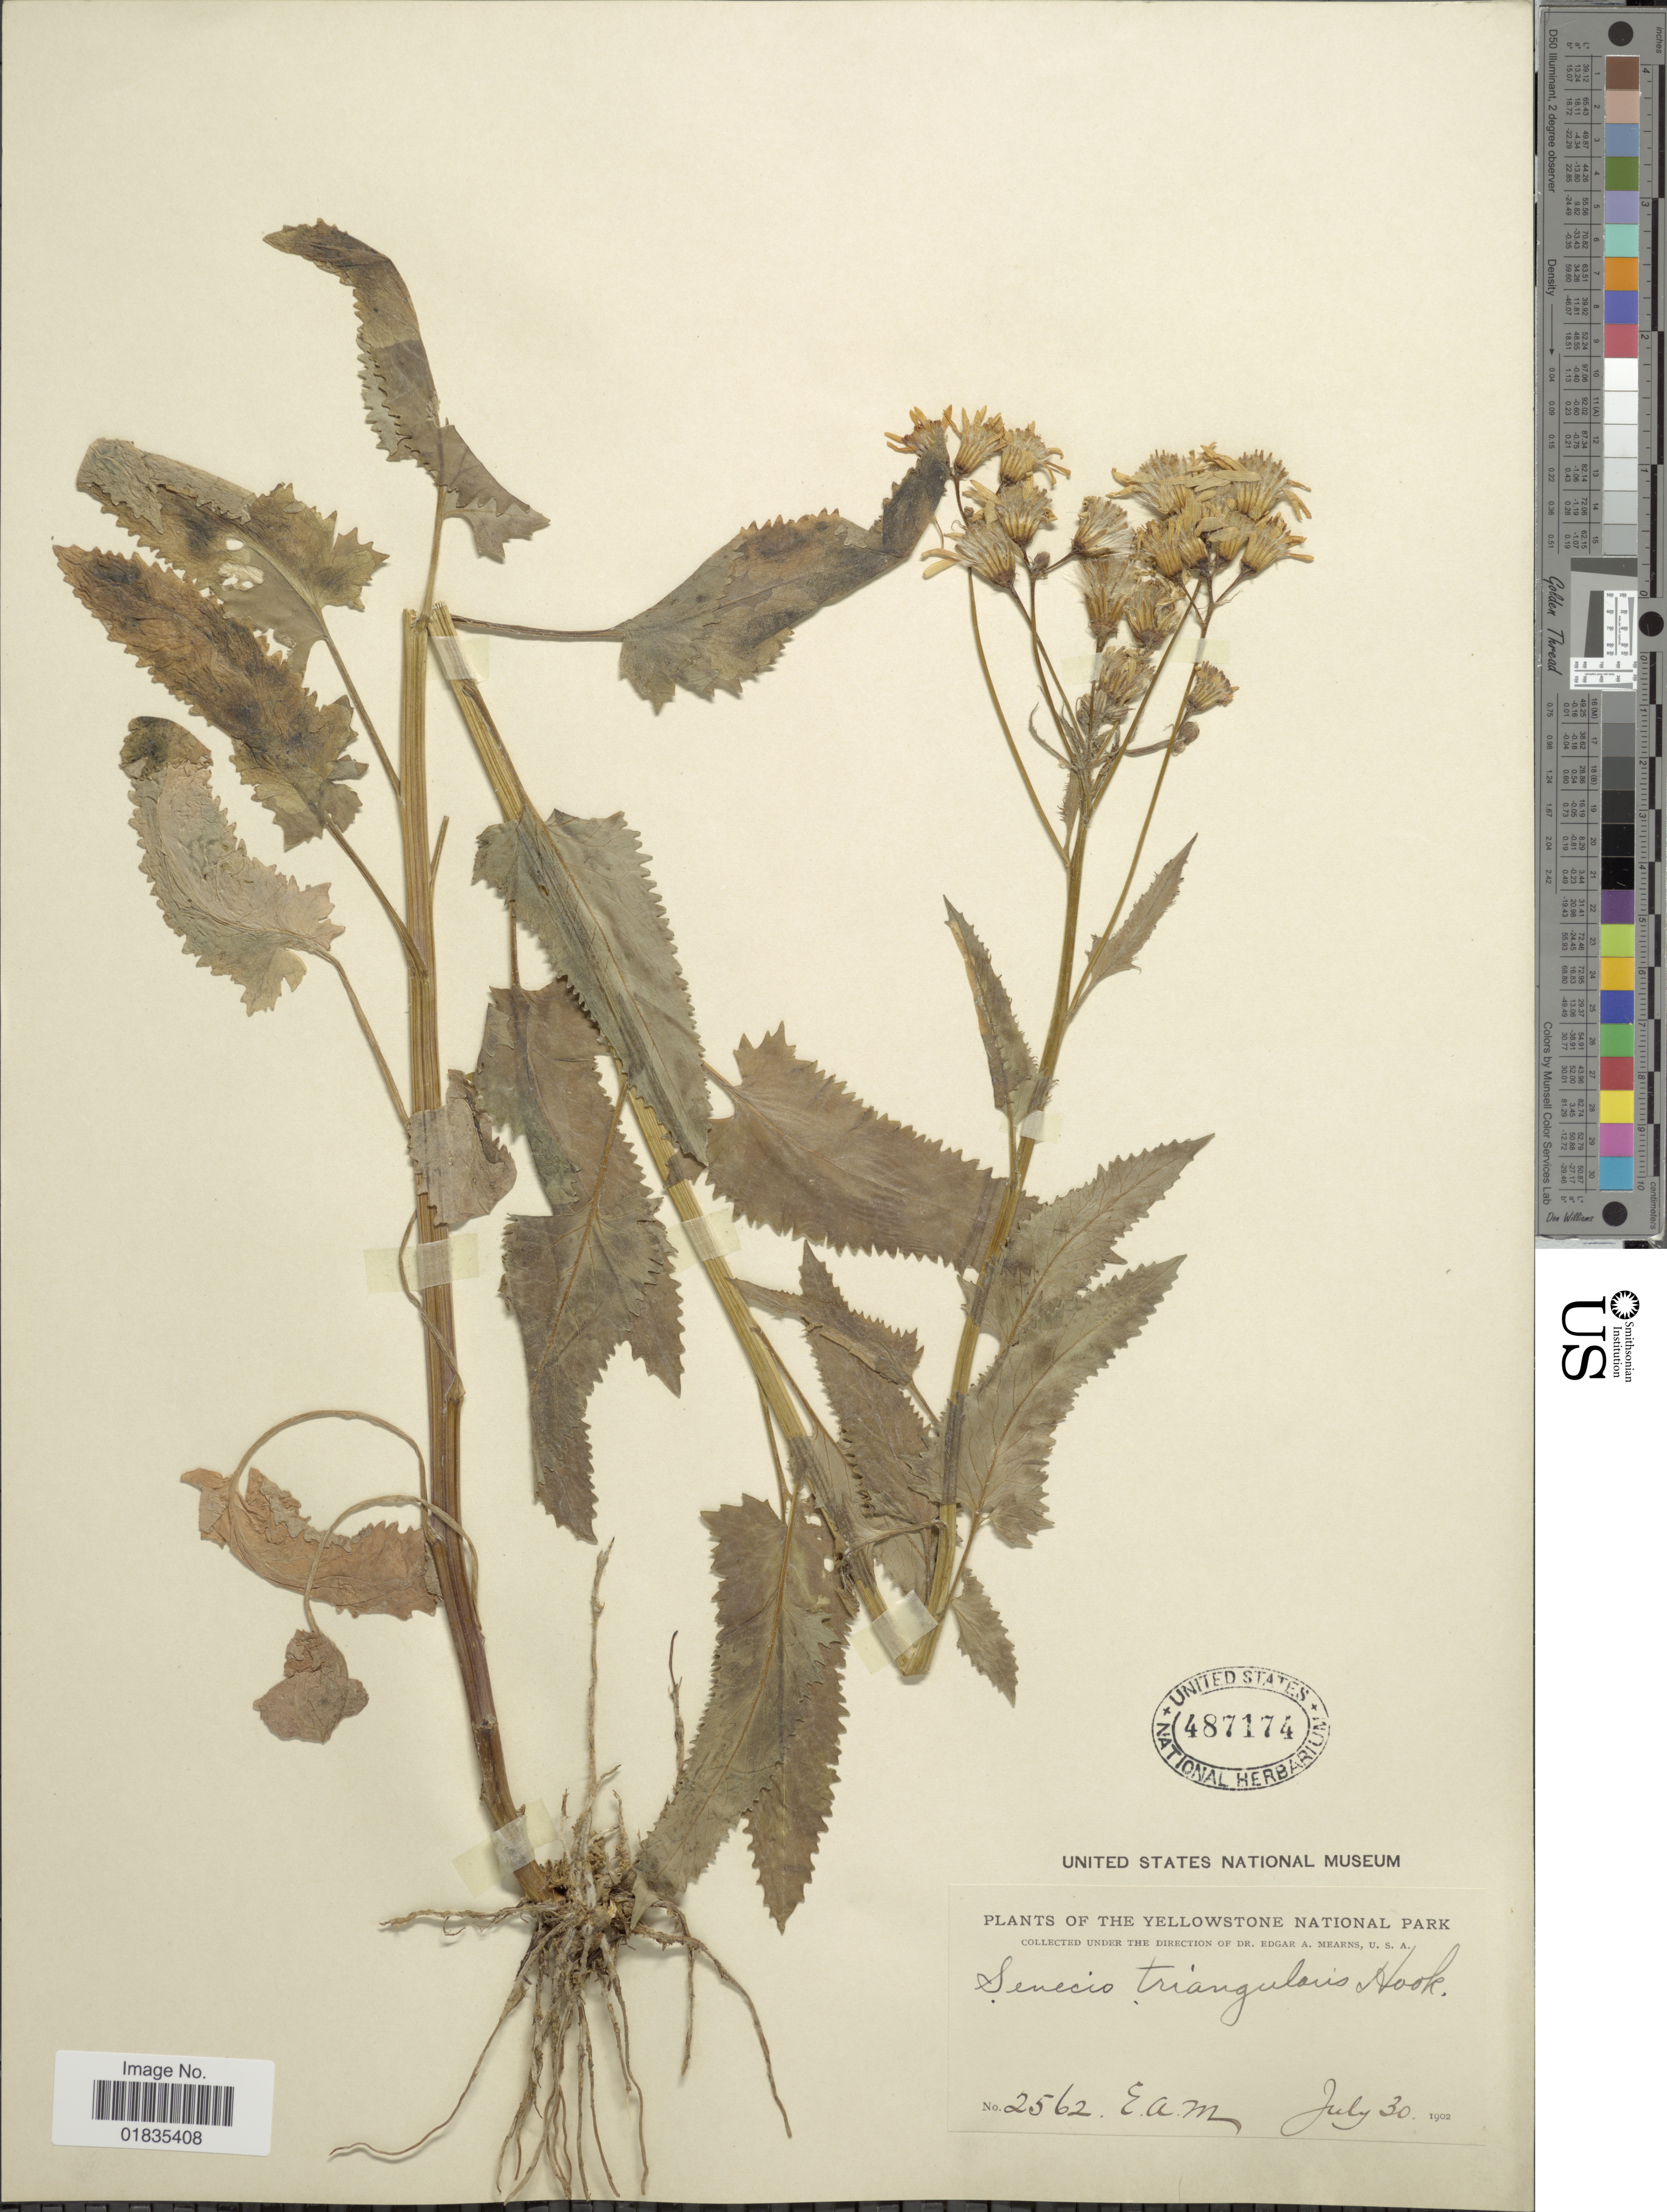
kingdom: Plantae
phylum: Tracheophyta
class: Magnoliopsida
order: Asterales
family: Asteraceae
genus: Senecio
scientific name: Senecio triangularis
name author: Hook.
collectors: E. A. Mearns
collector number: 2562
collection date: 1902-07-30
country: United States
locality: Yellowstone National Park.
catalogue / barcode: US 487174